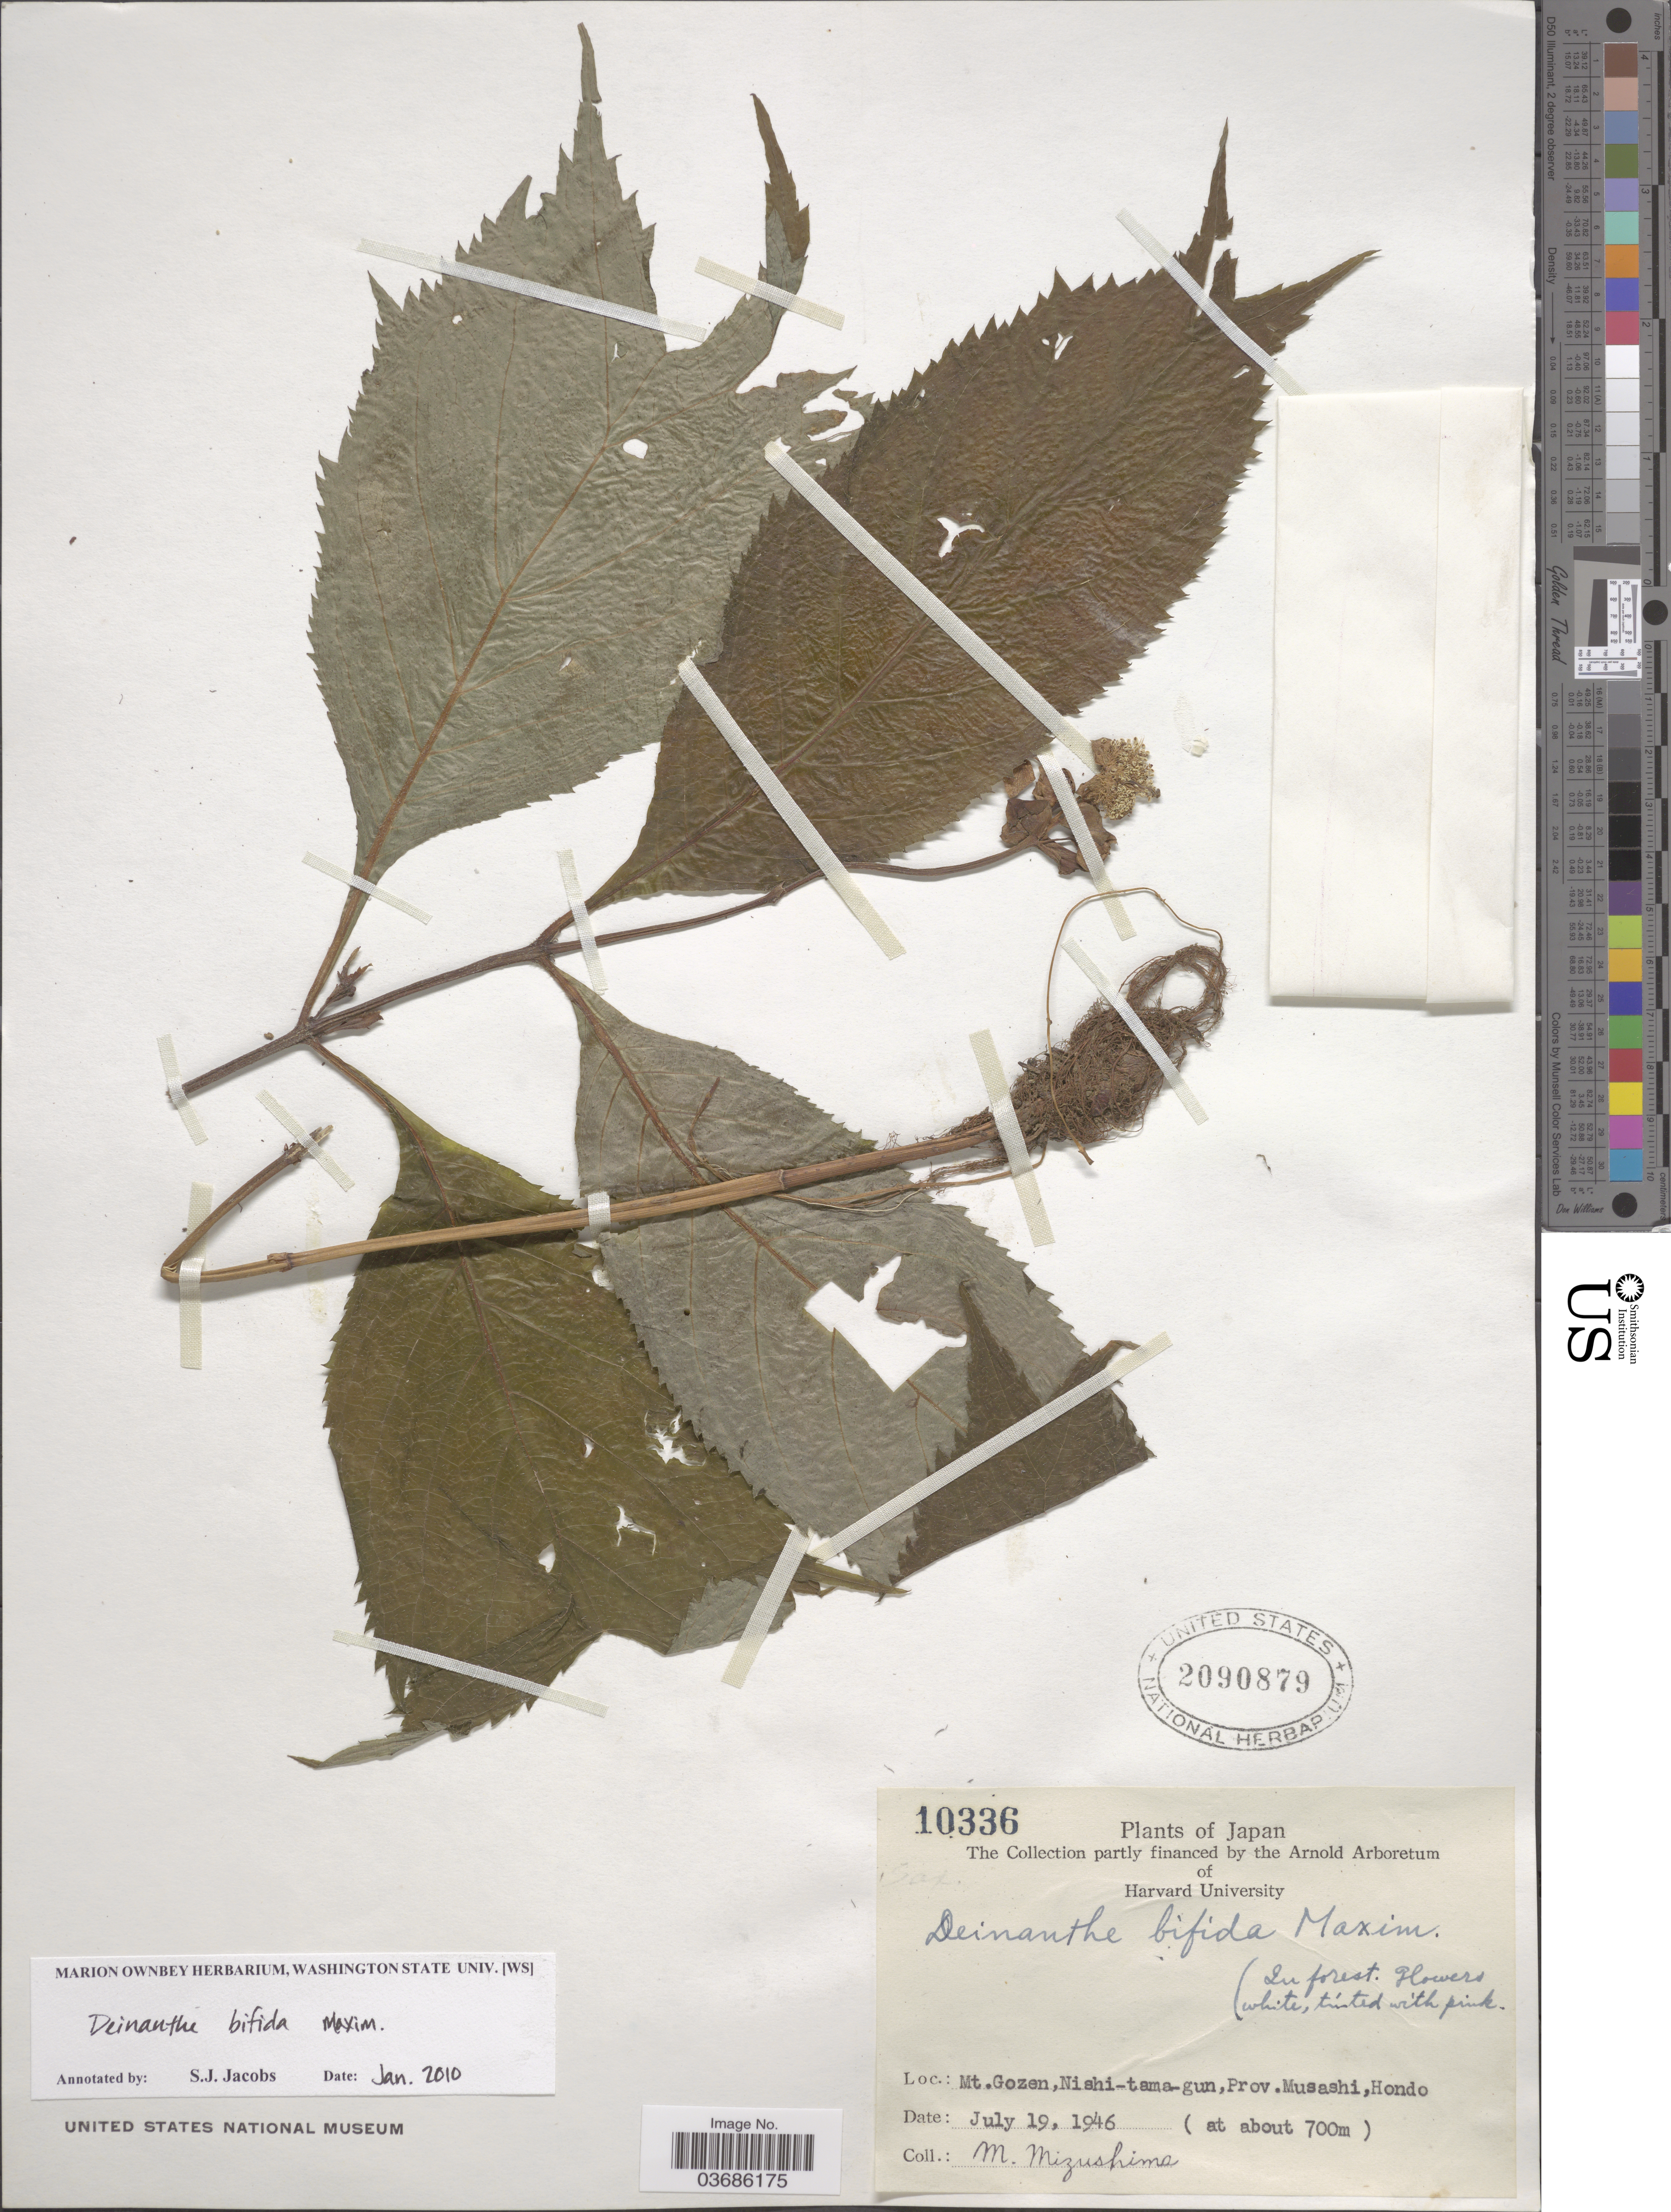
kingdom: Plantae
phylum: Tracheophyta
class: Magnoliopsida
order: Cornales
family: Hydrangeaceae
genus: Hydrangea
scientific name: Hydrangea bifida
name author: (Maxim.) Y. De Smet & C. Granados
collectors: M. Mizushima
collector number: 10336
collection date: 1946-07-19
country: Japan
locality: Mt. Gozen, Nishi-tama-gun, Prov. Musashi, Hondo.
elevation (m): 700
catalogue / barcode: US 2090879